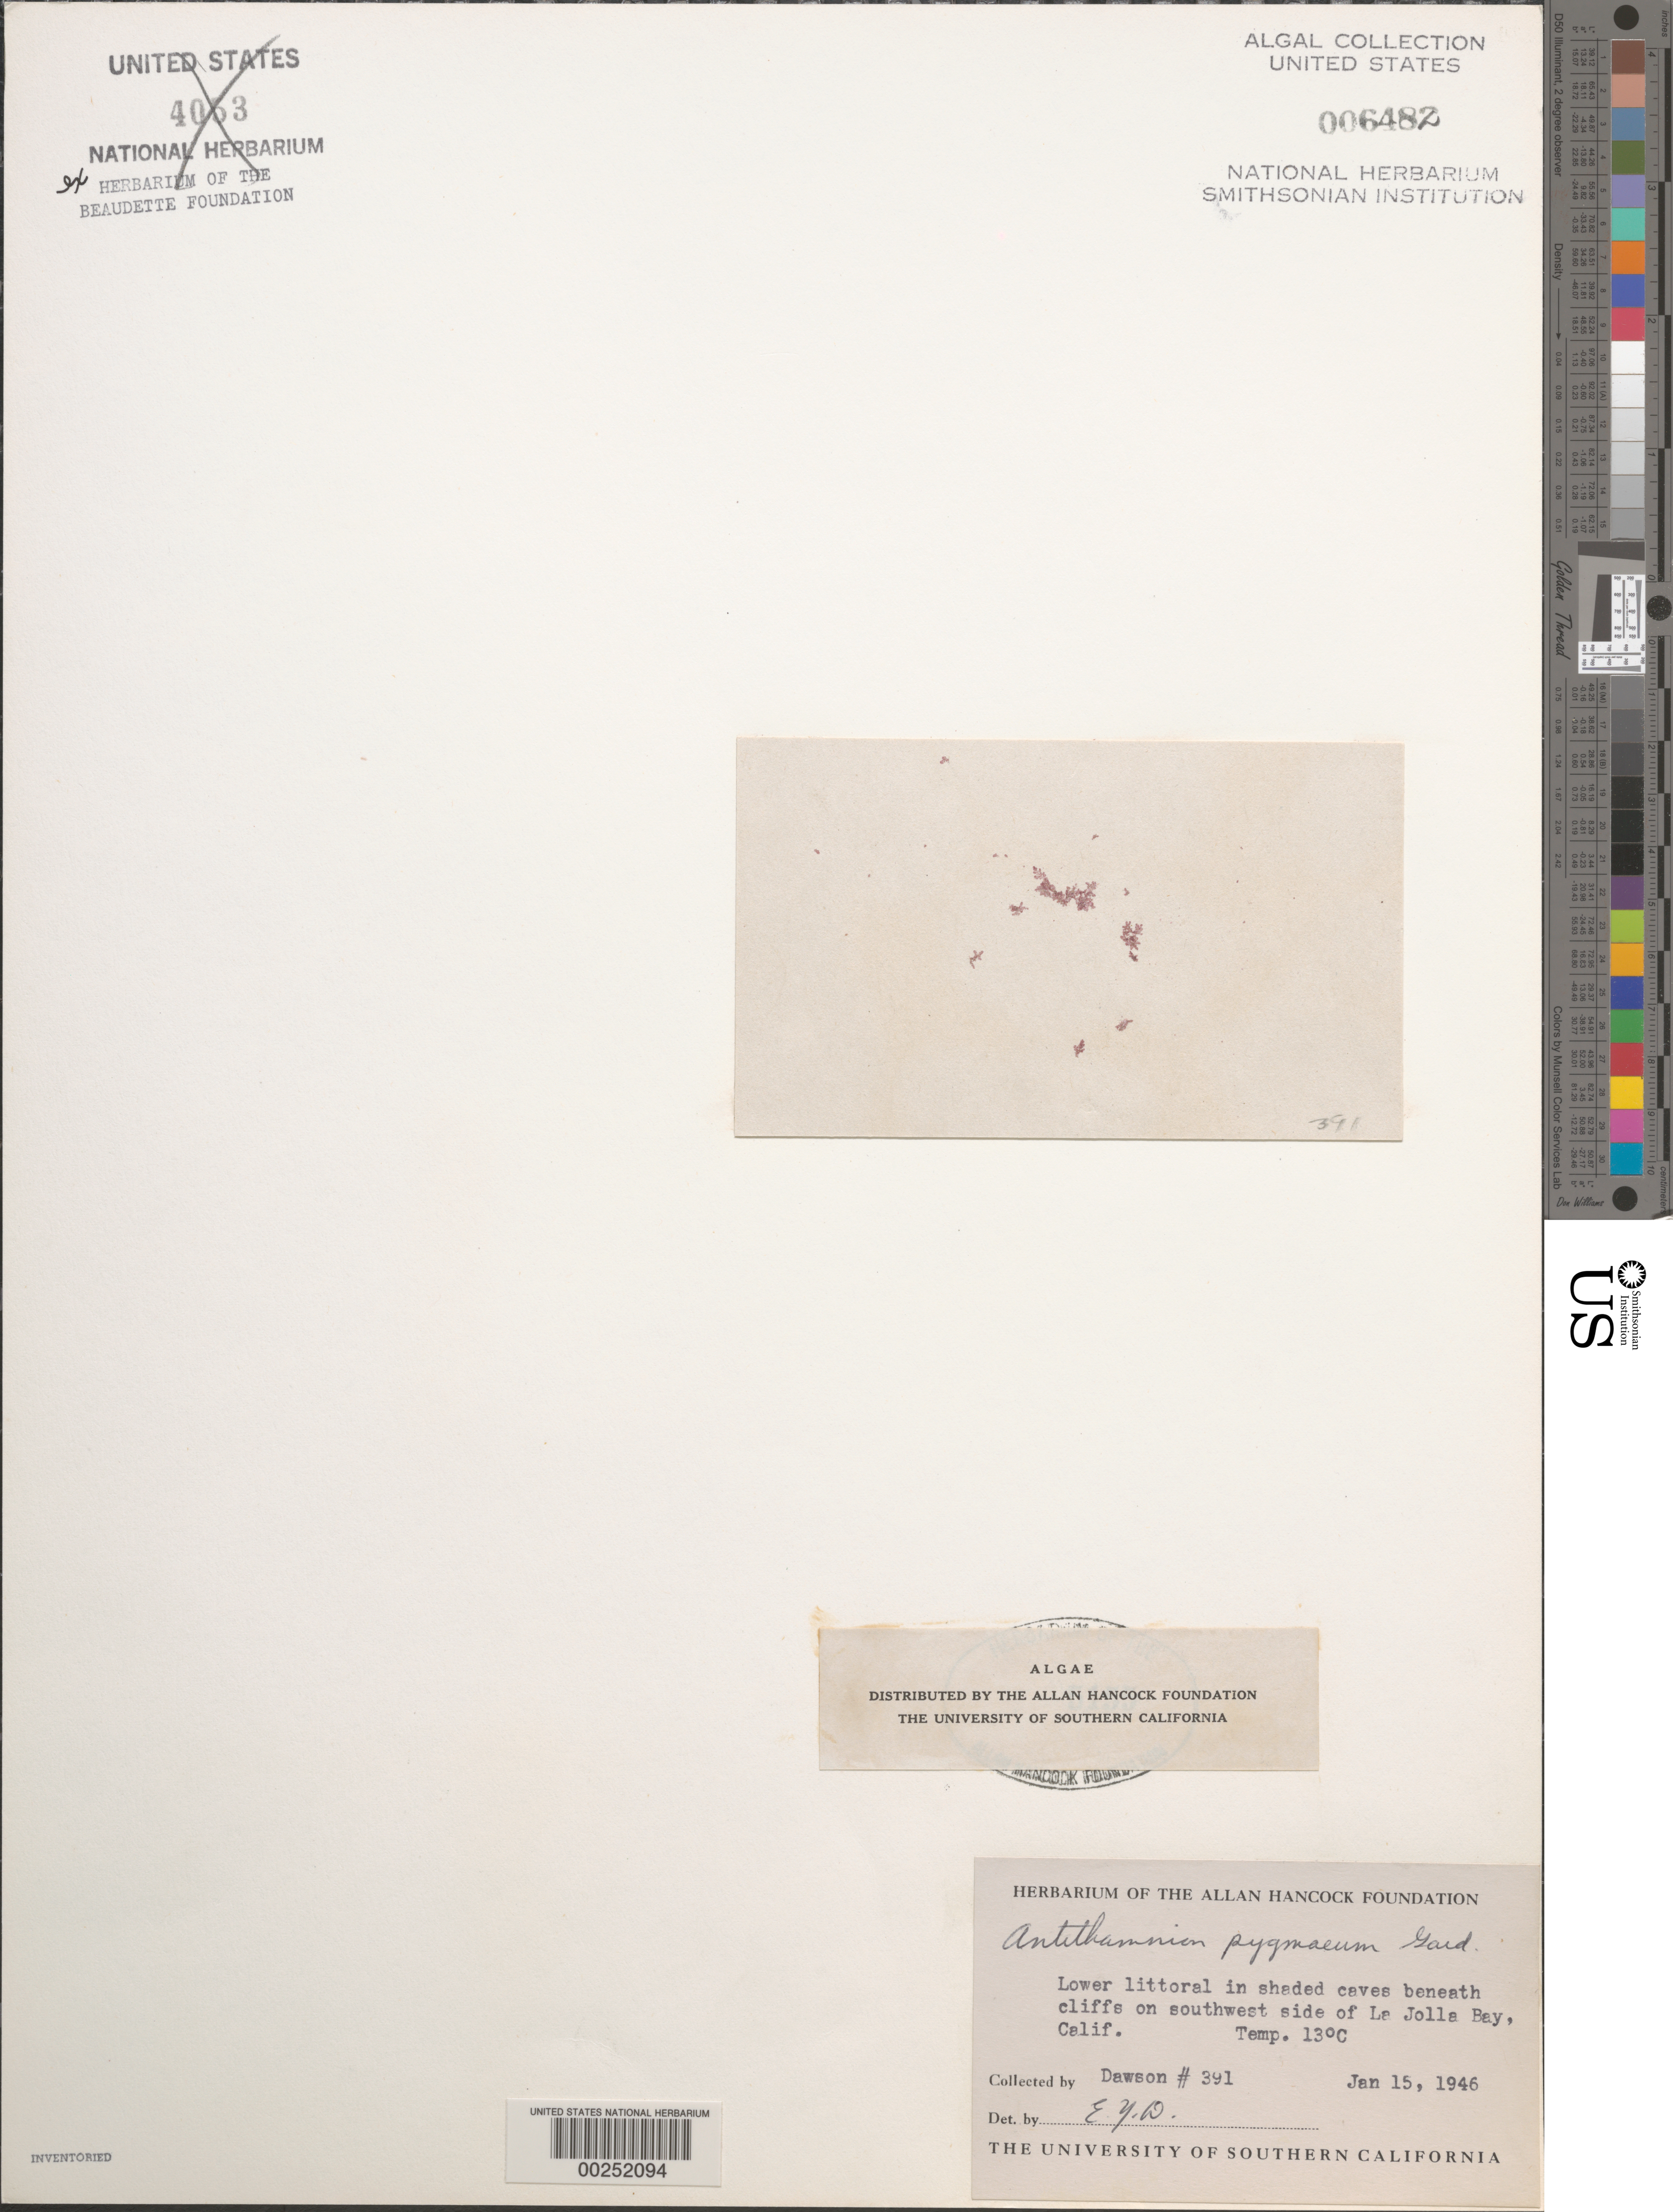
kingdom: Plantae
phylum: Rhodophyta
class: Florideophyceae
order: Ceramiales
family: Ceramiaceae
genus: Antithamnion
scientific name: Antithamnion densum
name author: (Suhr) M. Howe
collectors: E. Y. Dawson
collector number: EYD 391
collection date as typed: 15 Jan 1946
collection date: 1946-01-15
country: United States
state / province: California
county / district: San Diego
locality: Southwest La Jolla Bay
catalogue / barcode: US 6482